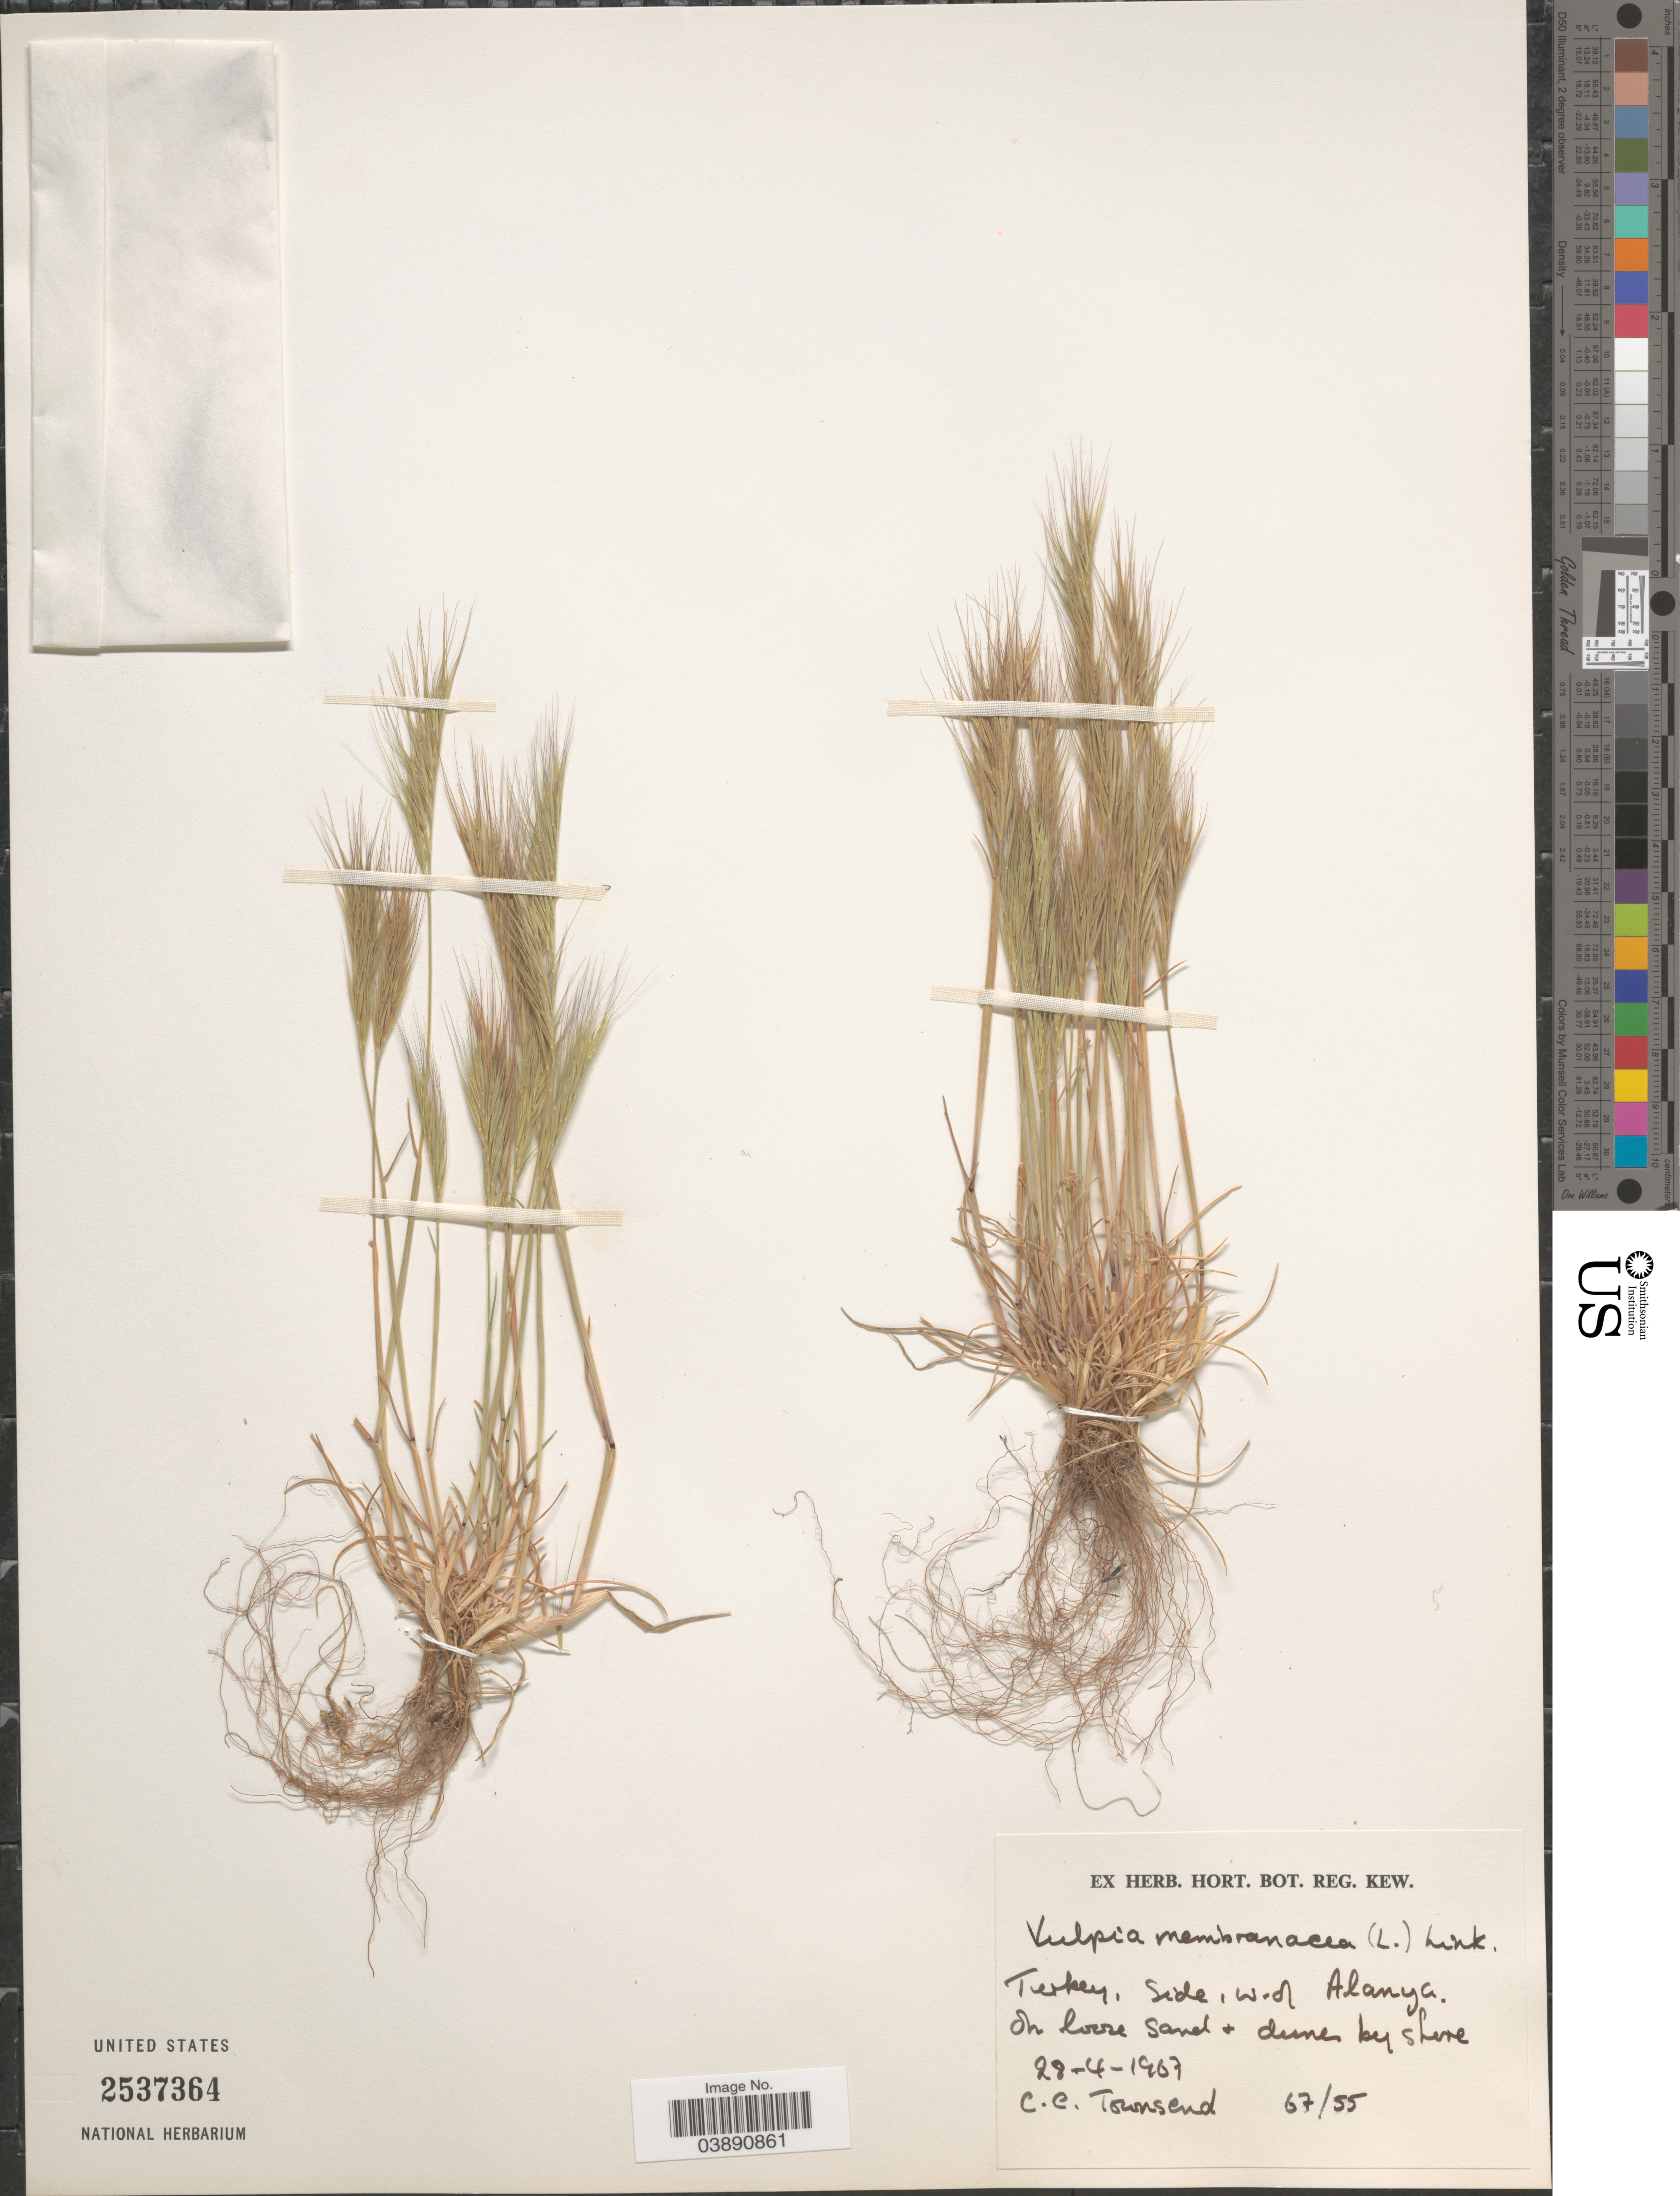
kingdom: Plantae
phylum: Tracheophyta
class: Liliopsida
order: Poales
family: Poaceae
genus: Festuca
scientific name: Festuca membranacea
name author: Kit.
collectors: C. C. Townsend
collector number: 67/55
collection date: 1907-04-28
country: Turkey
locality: Side, W. of Alanya.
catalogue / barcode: US 2537364